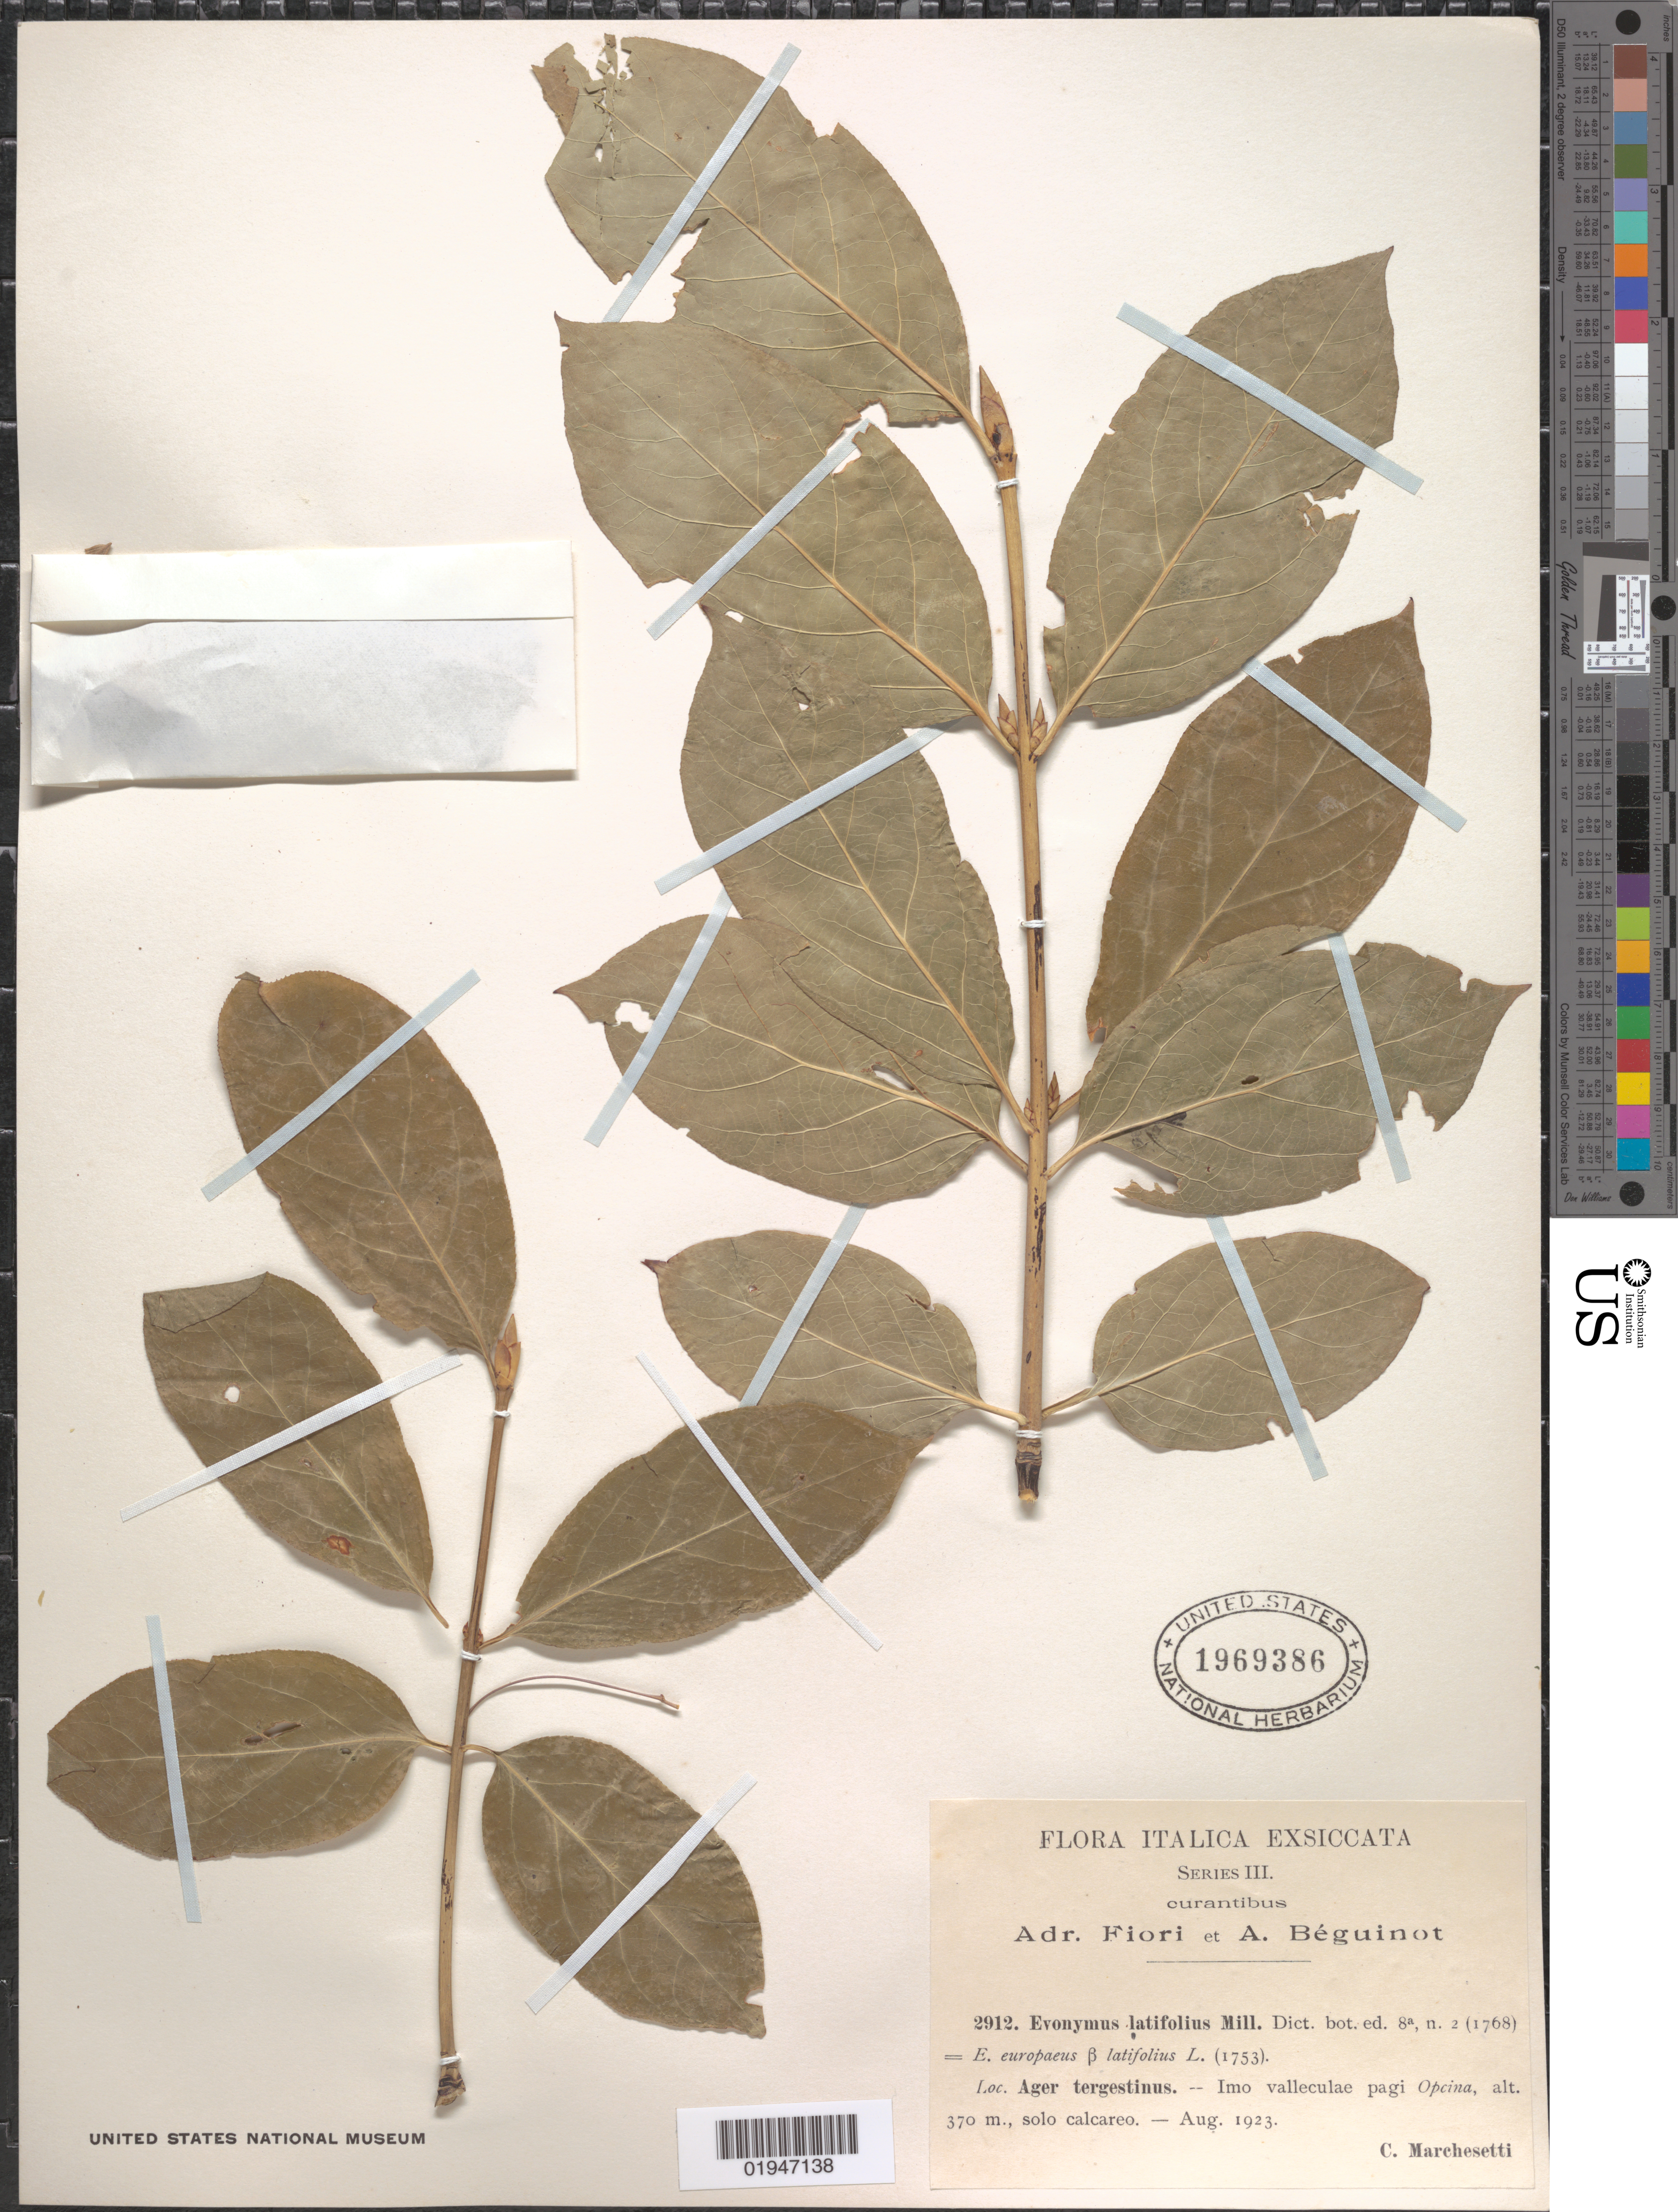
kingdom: Plantae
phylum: Tracheophyta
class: Magnoliopsida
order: Celastrales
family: Celastraceae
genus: Euonymus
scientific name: Euonymus latifolius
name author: (L.) Mill.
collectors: C. Marchesetti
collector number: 2912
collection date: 1923-08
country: Italy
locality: Ager tergestinus. Imo valleculae pagi Opcina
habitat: Solo calcareo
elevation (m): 370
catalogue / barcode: US 1969386